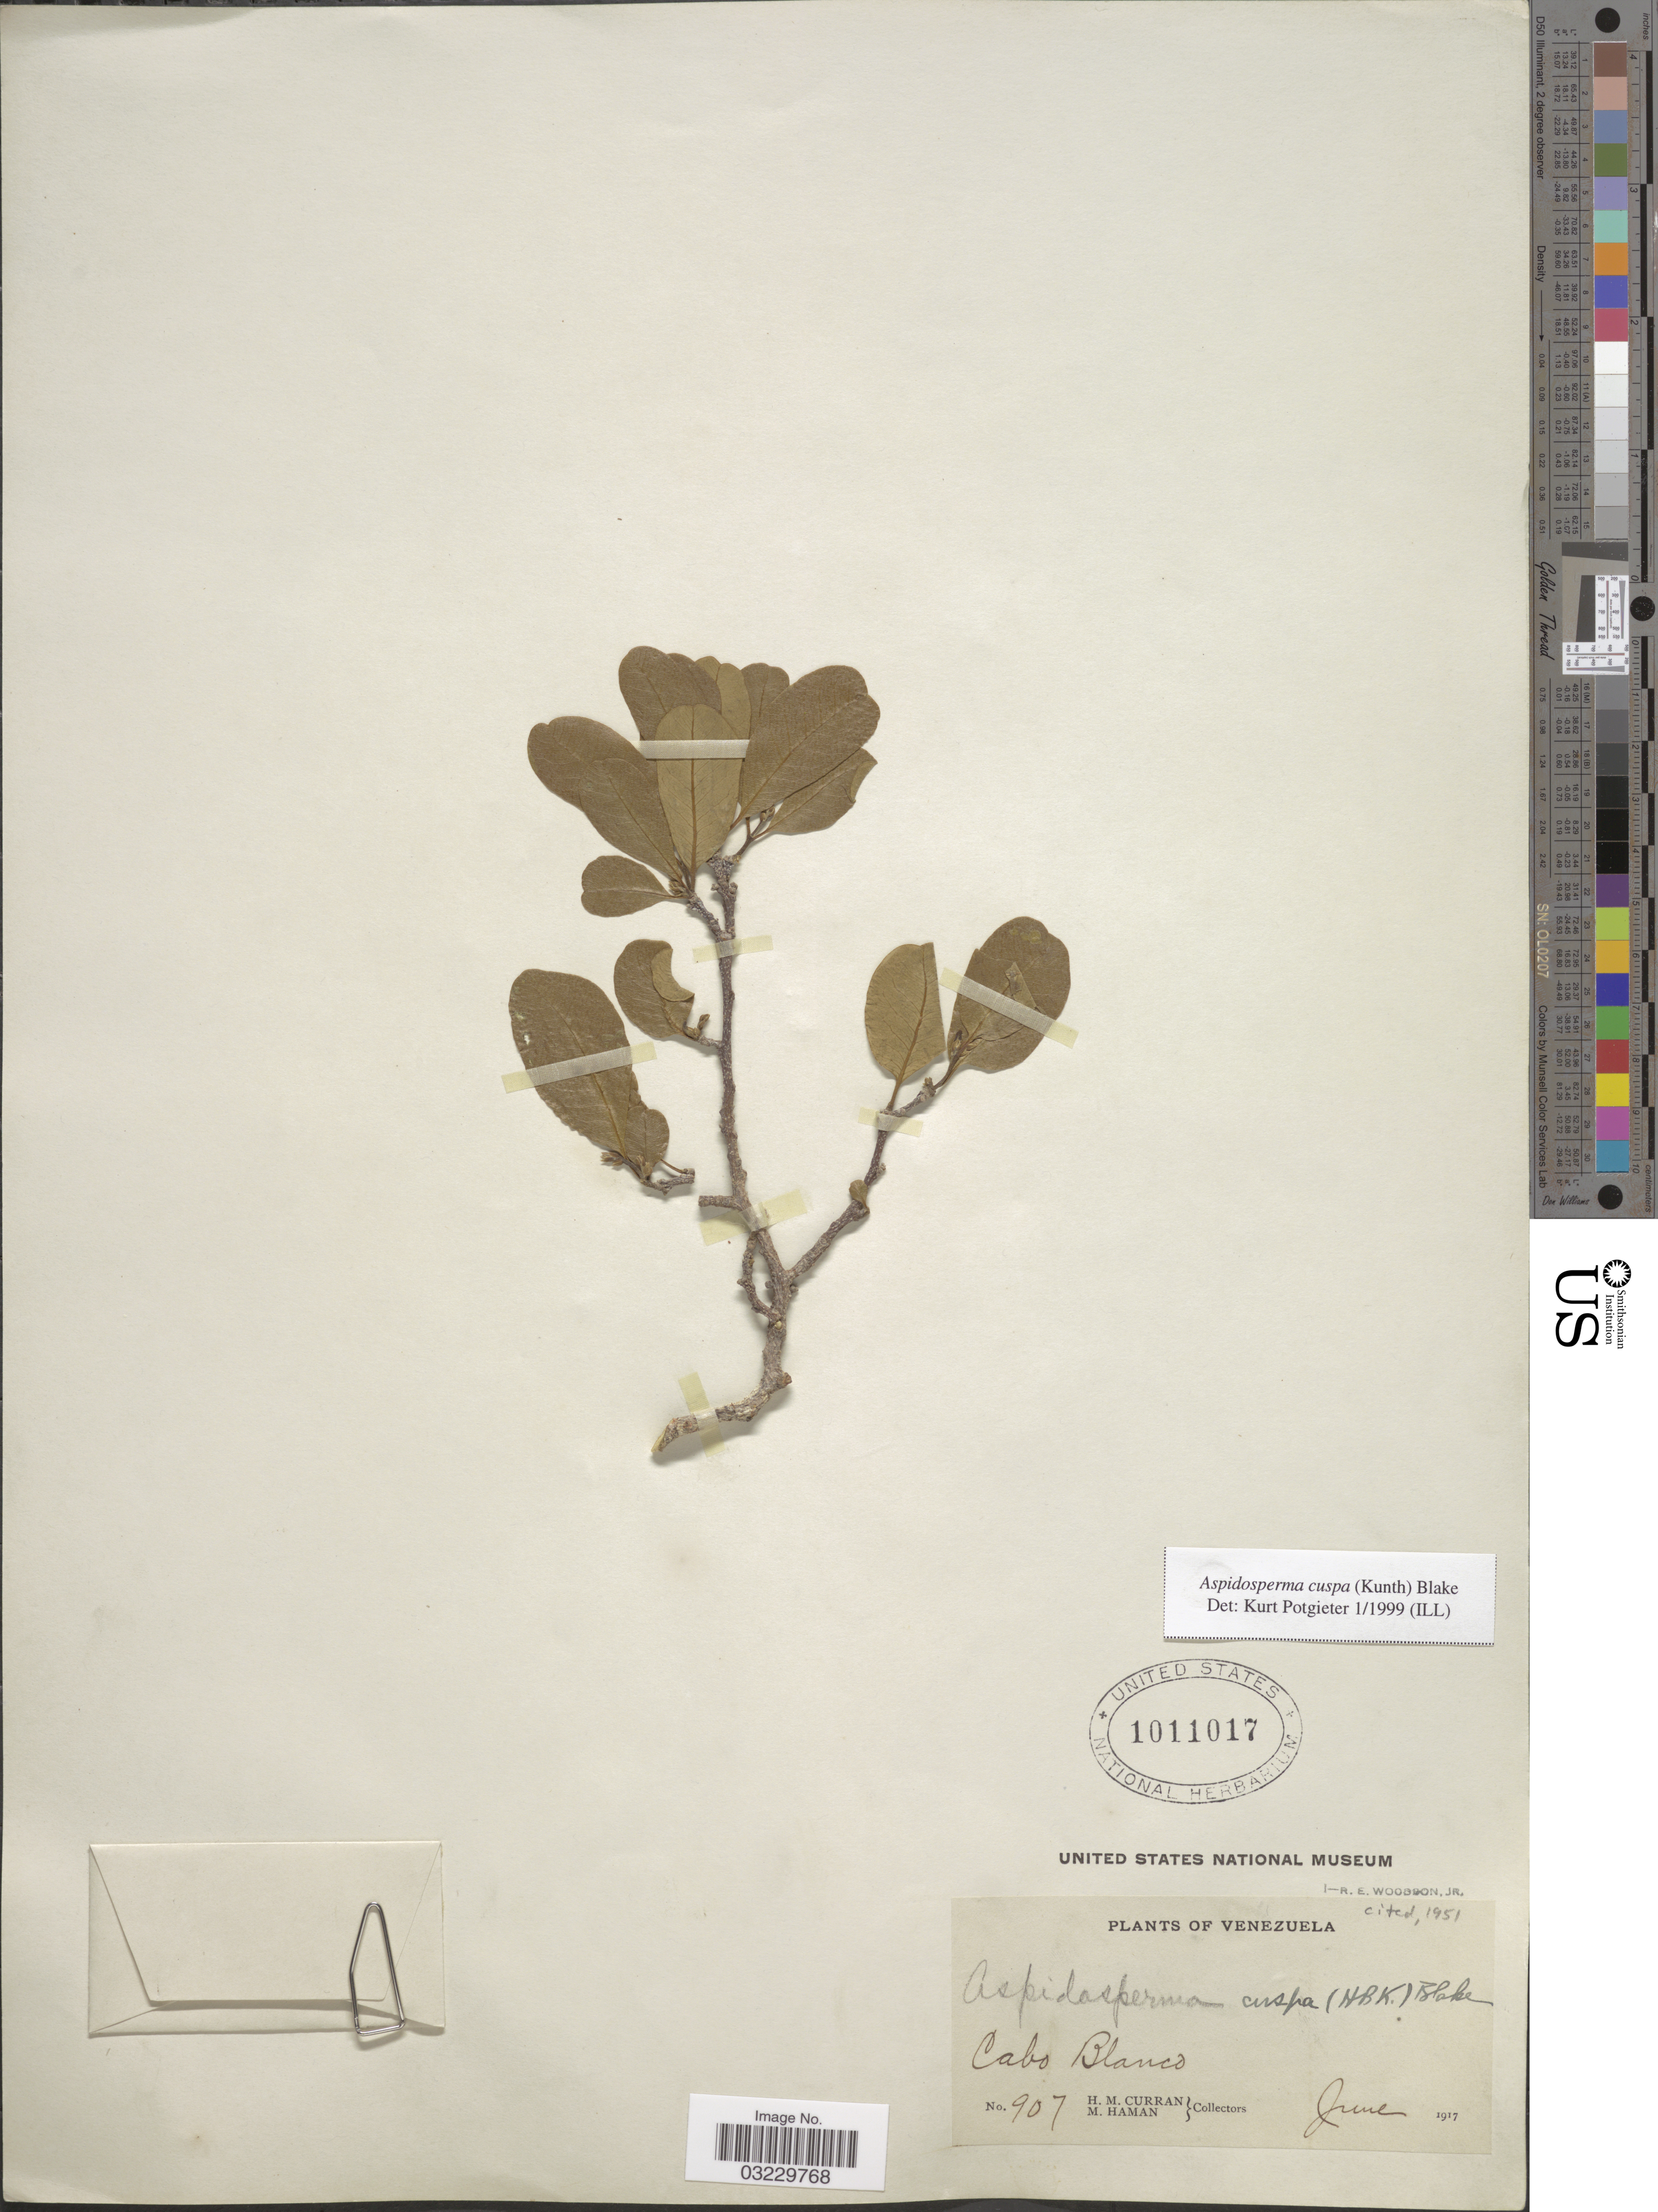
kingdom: Plantae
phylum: Tracheophyta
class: Magnoliopsida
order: Gentianales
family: Apocynaceae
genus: Aspidosperma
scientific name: Aspidosperma cuspa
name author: (Kunth) S.F. Blake ex Pittier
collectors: H. M. Curran & M. Haman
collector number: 907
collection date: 1917-06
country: Venezuela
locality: Cabo Blanco.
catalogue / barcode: US 1011017